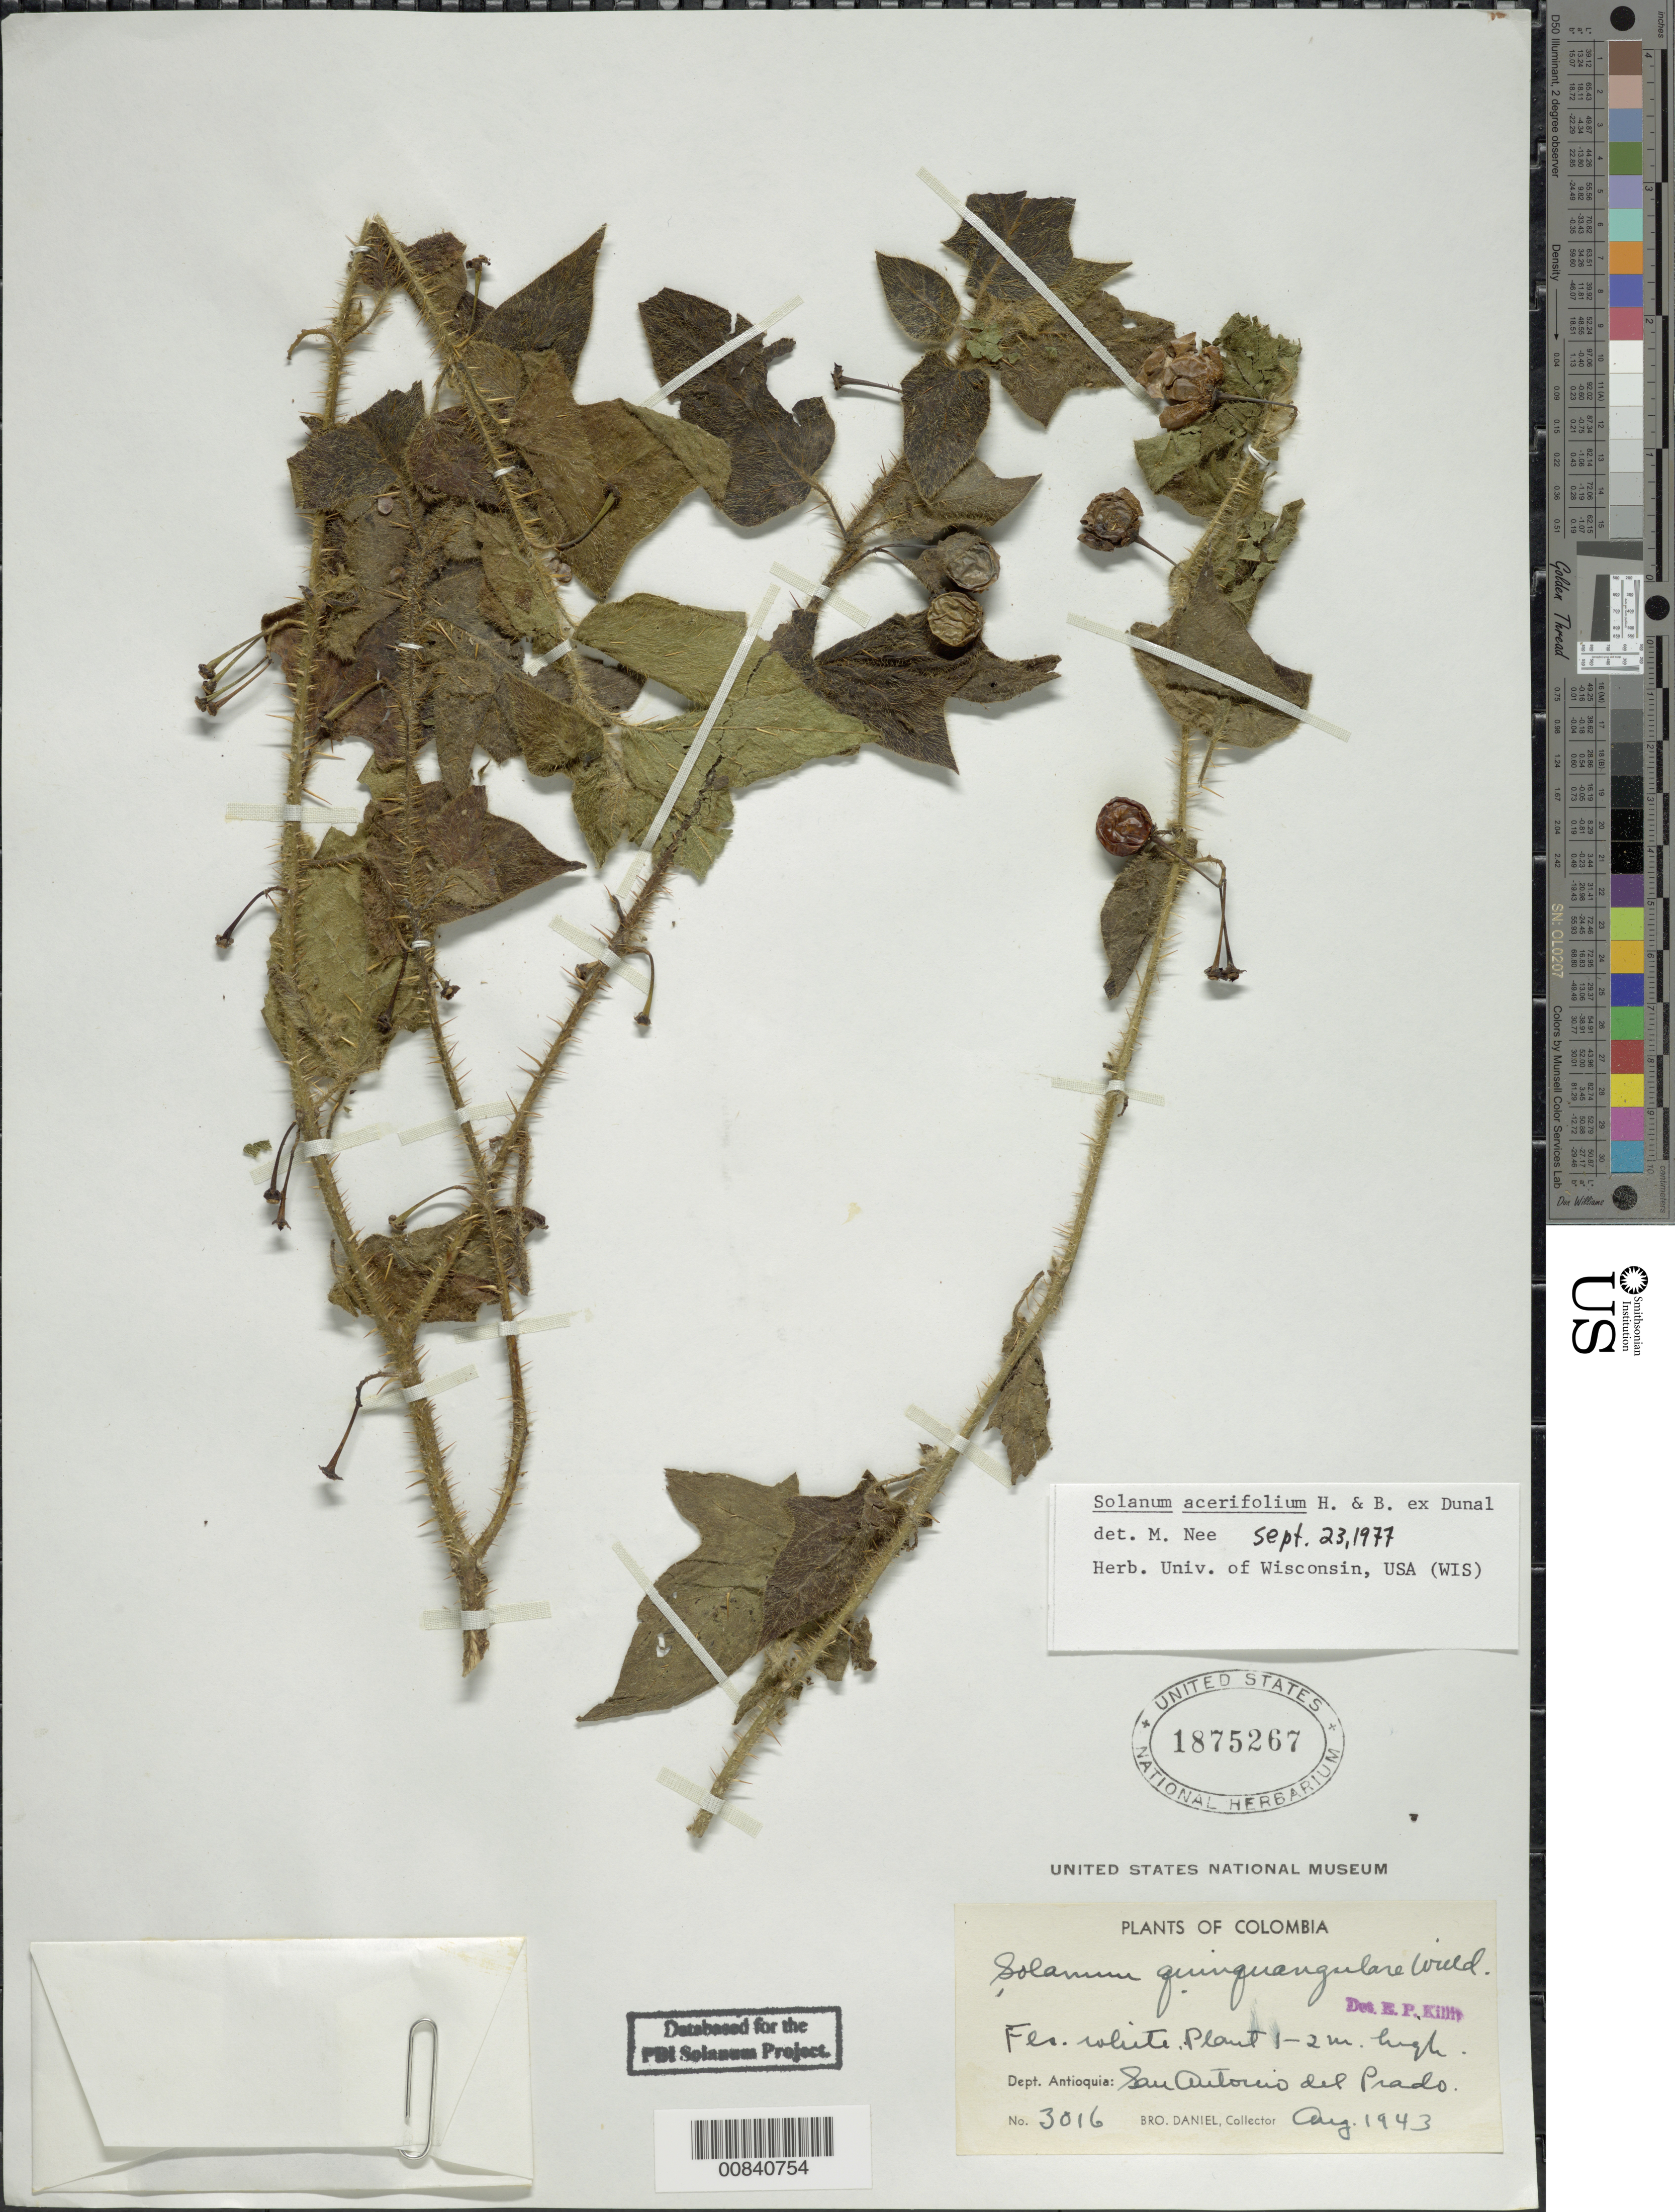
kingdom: Plantae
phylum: Tracheophyta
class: Magnoliopsida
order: Solanales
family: Solanaceae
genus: Solanum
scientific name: Solanum acerifolium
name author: Humb. & Bonpl. ex Dunal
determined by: Nee, Michael H.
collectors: Bro. Daniel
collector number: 3016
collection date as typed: Aug 1943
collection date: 1943-08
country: Colombia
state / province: Antioquia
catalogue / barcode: US 1875267